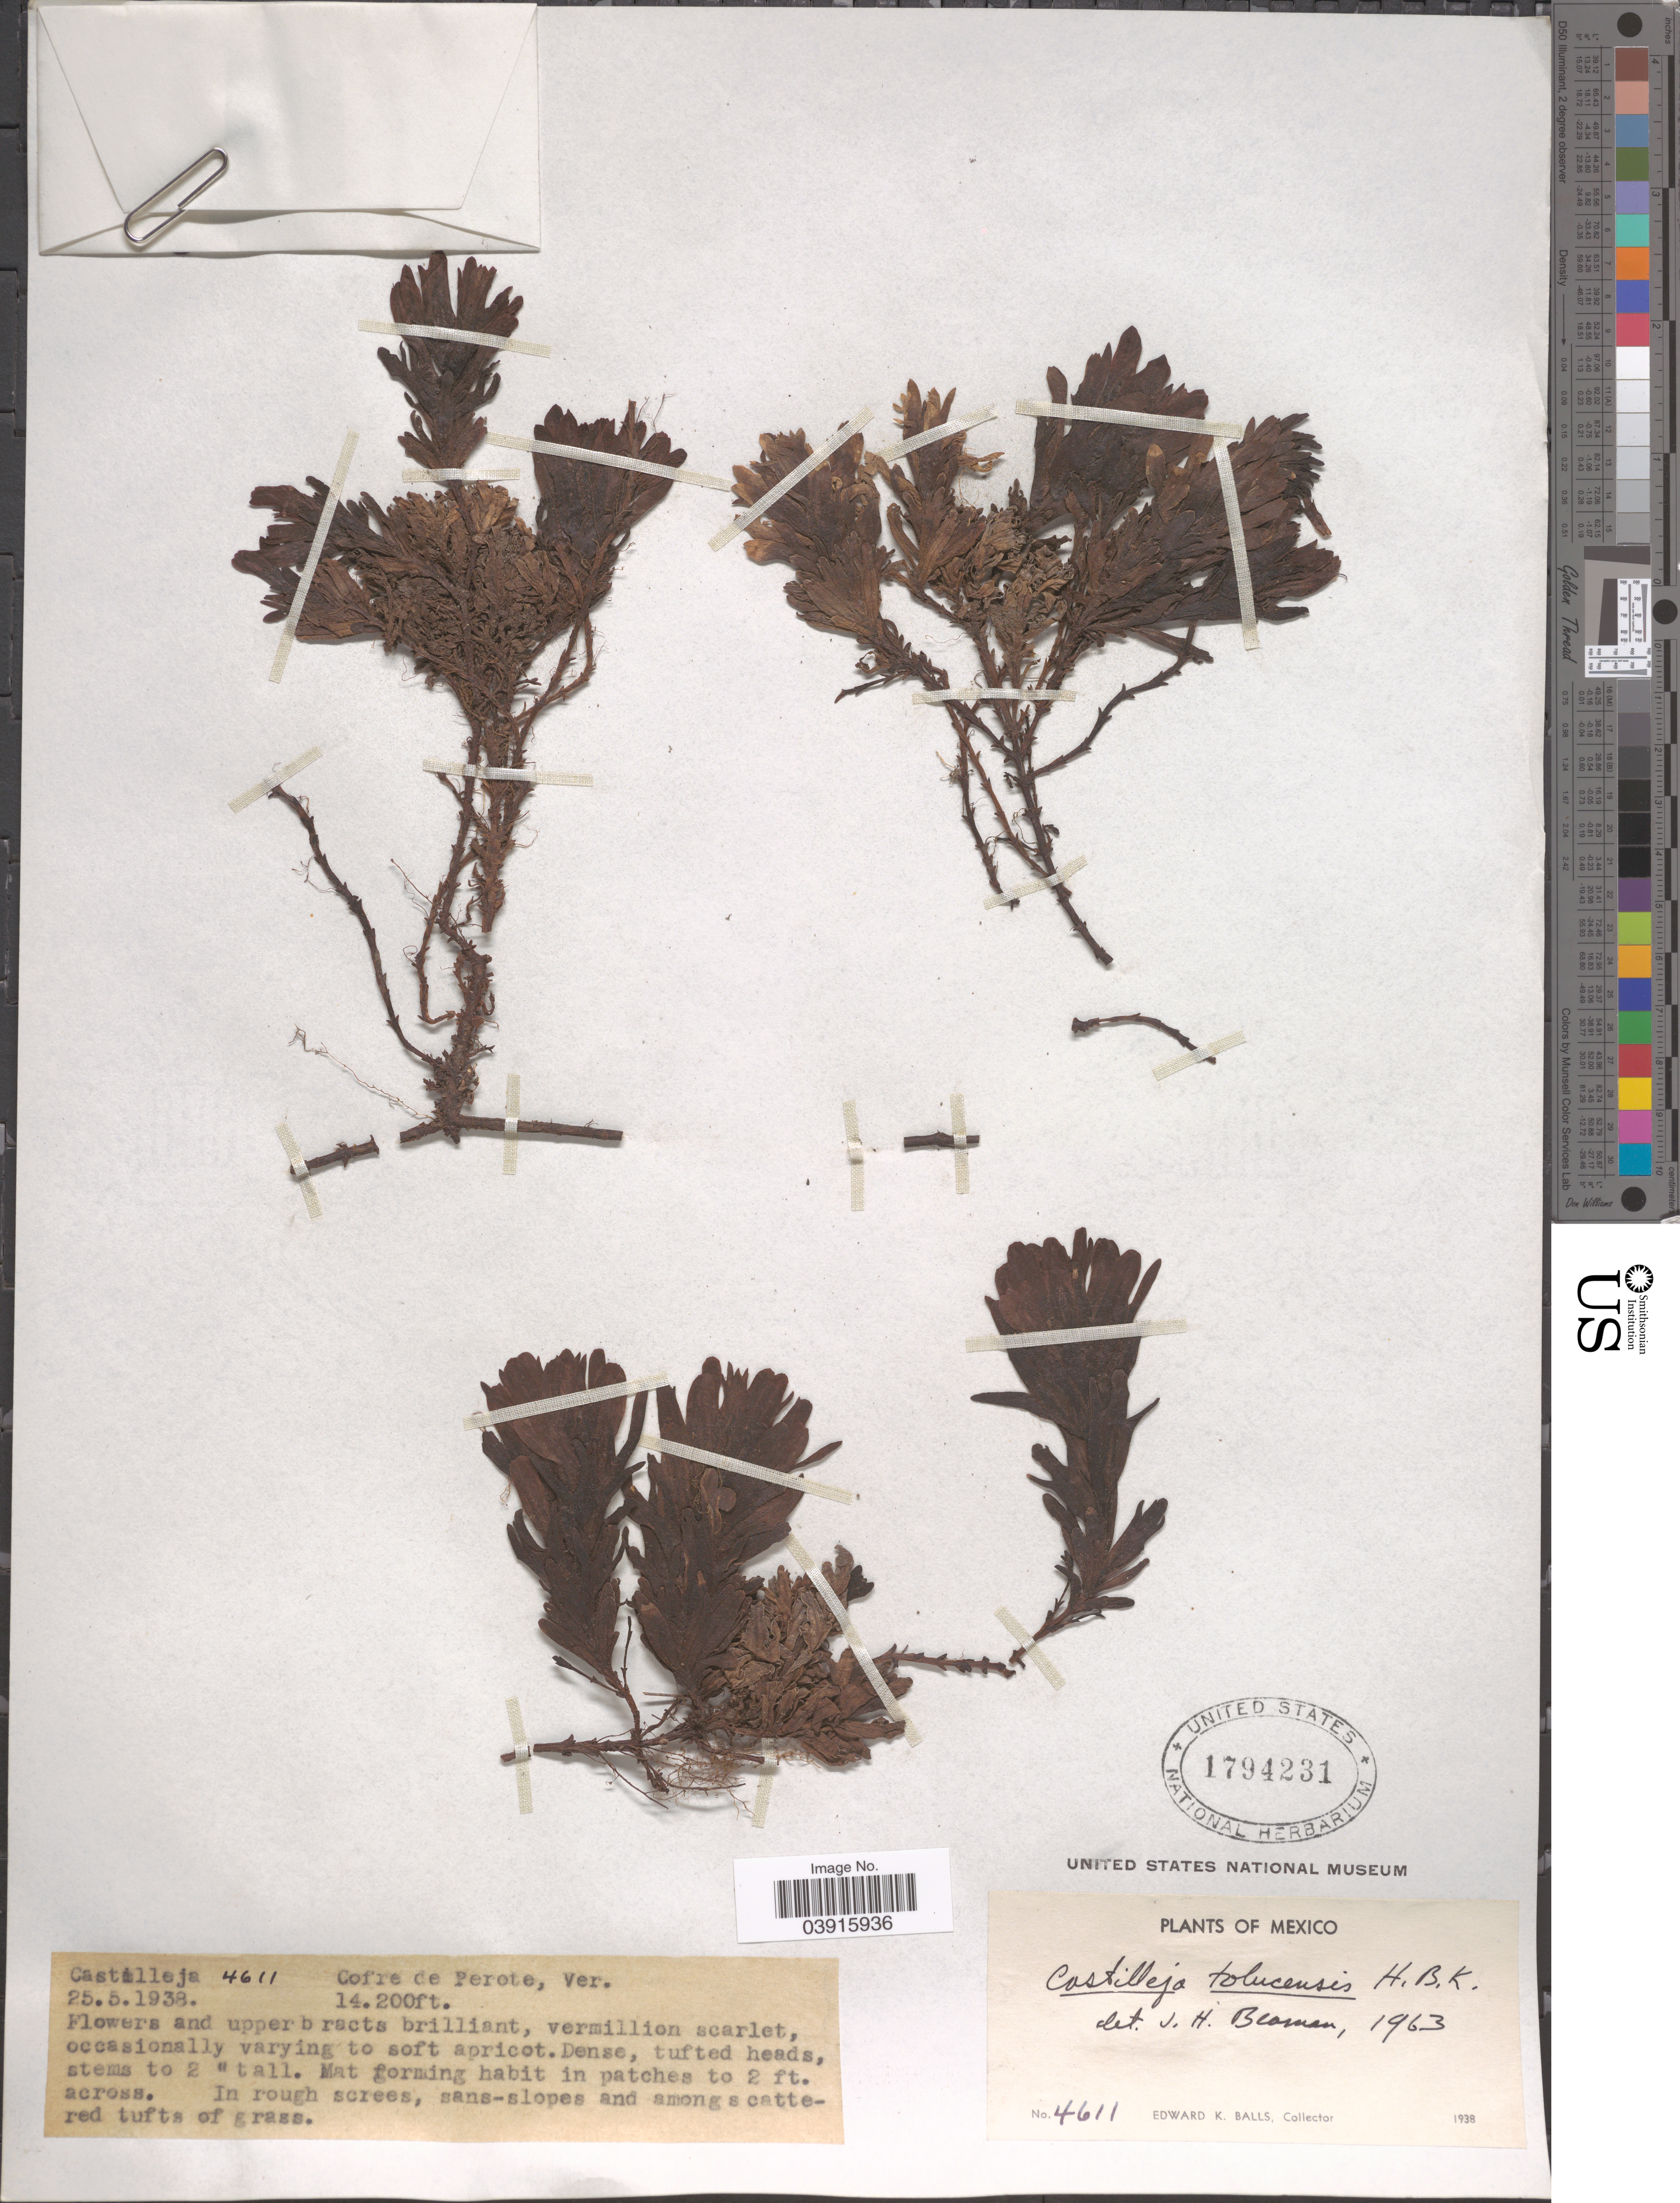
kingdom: Plantae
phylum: Tracheophyta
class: Magnoliopsida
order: Lamiales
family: Orobanchaceae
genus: Castilleja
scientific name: Castilleja toluccensis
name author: Kunth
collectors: E. K. Balls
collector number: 4611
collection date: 1938-05-25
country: Mexico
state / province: Veracruz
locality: Cofre de Perote, Ver.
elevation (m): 4328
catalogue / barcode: US 1794231